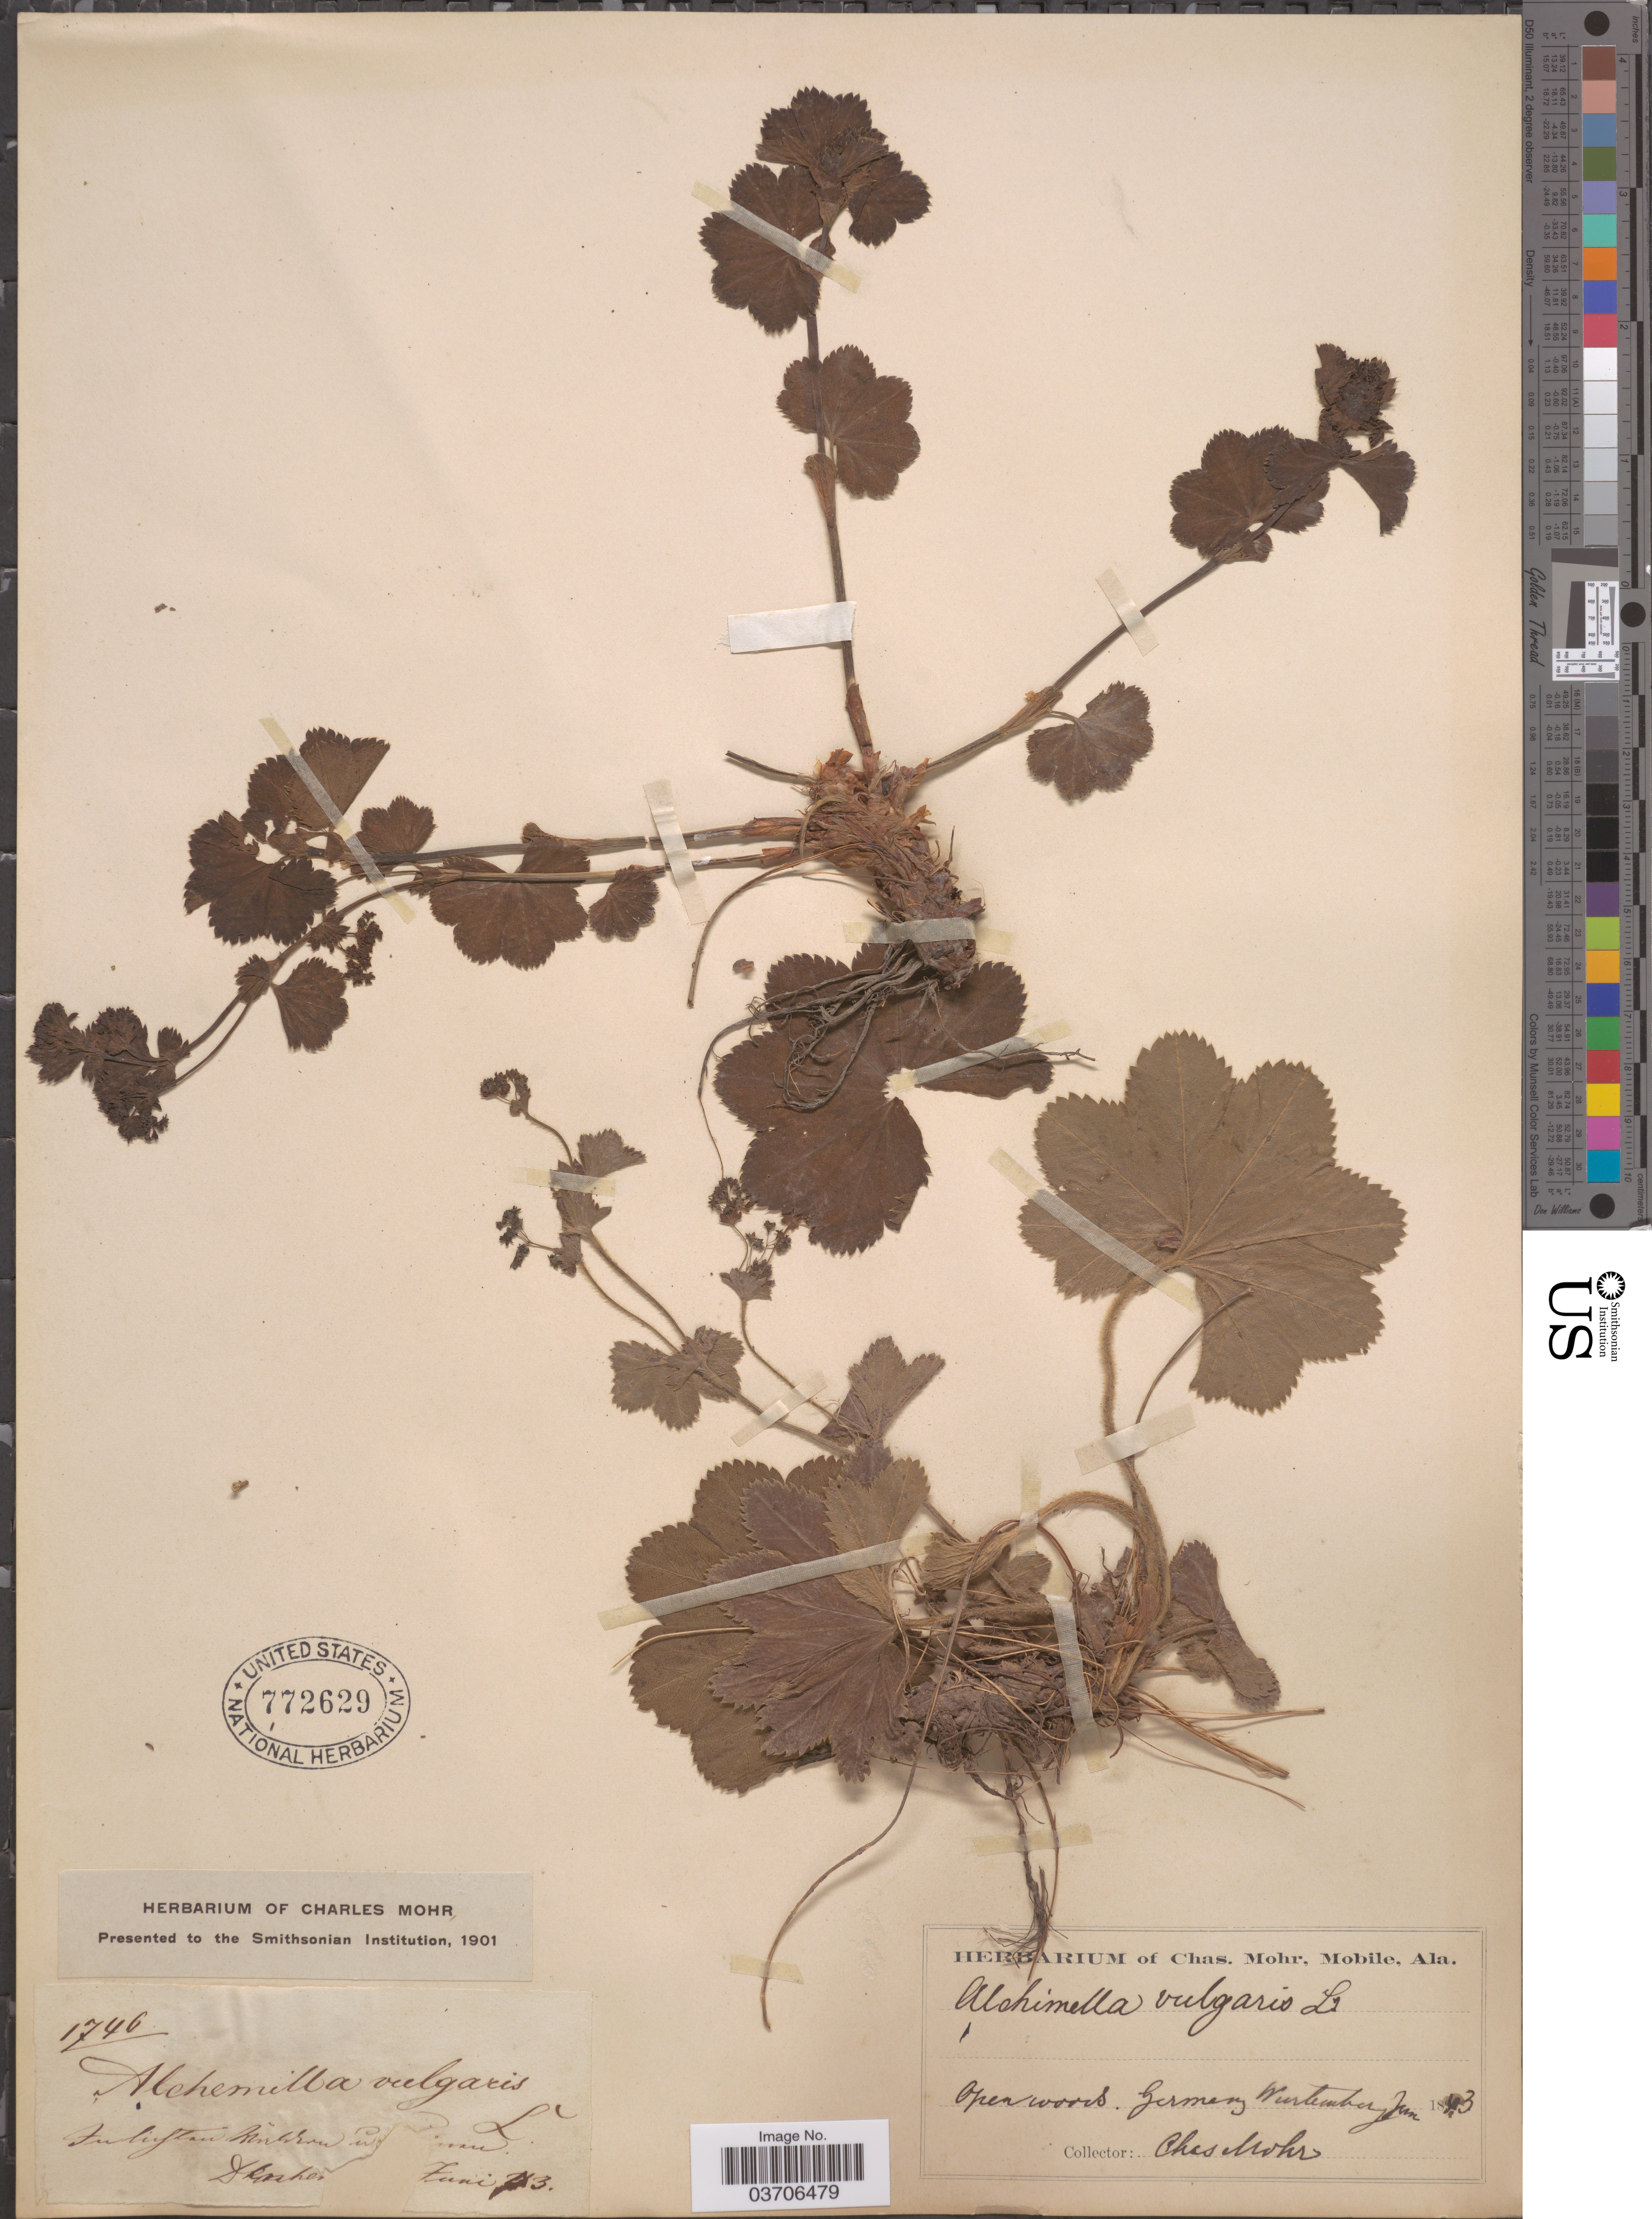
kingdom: Plantae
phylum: Tracheophyta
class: Magnoliopsida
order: Rosales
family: Rosaceae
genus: Alchemilla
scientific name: Alchemilla vulgaris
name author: L.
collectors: Mohr, C. T. (herbarium)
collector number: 1746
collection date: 1843-06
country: Germany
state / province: Baden-Württemberg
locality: [illegible text]. Wurtemberg.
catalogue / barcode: US 772629